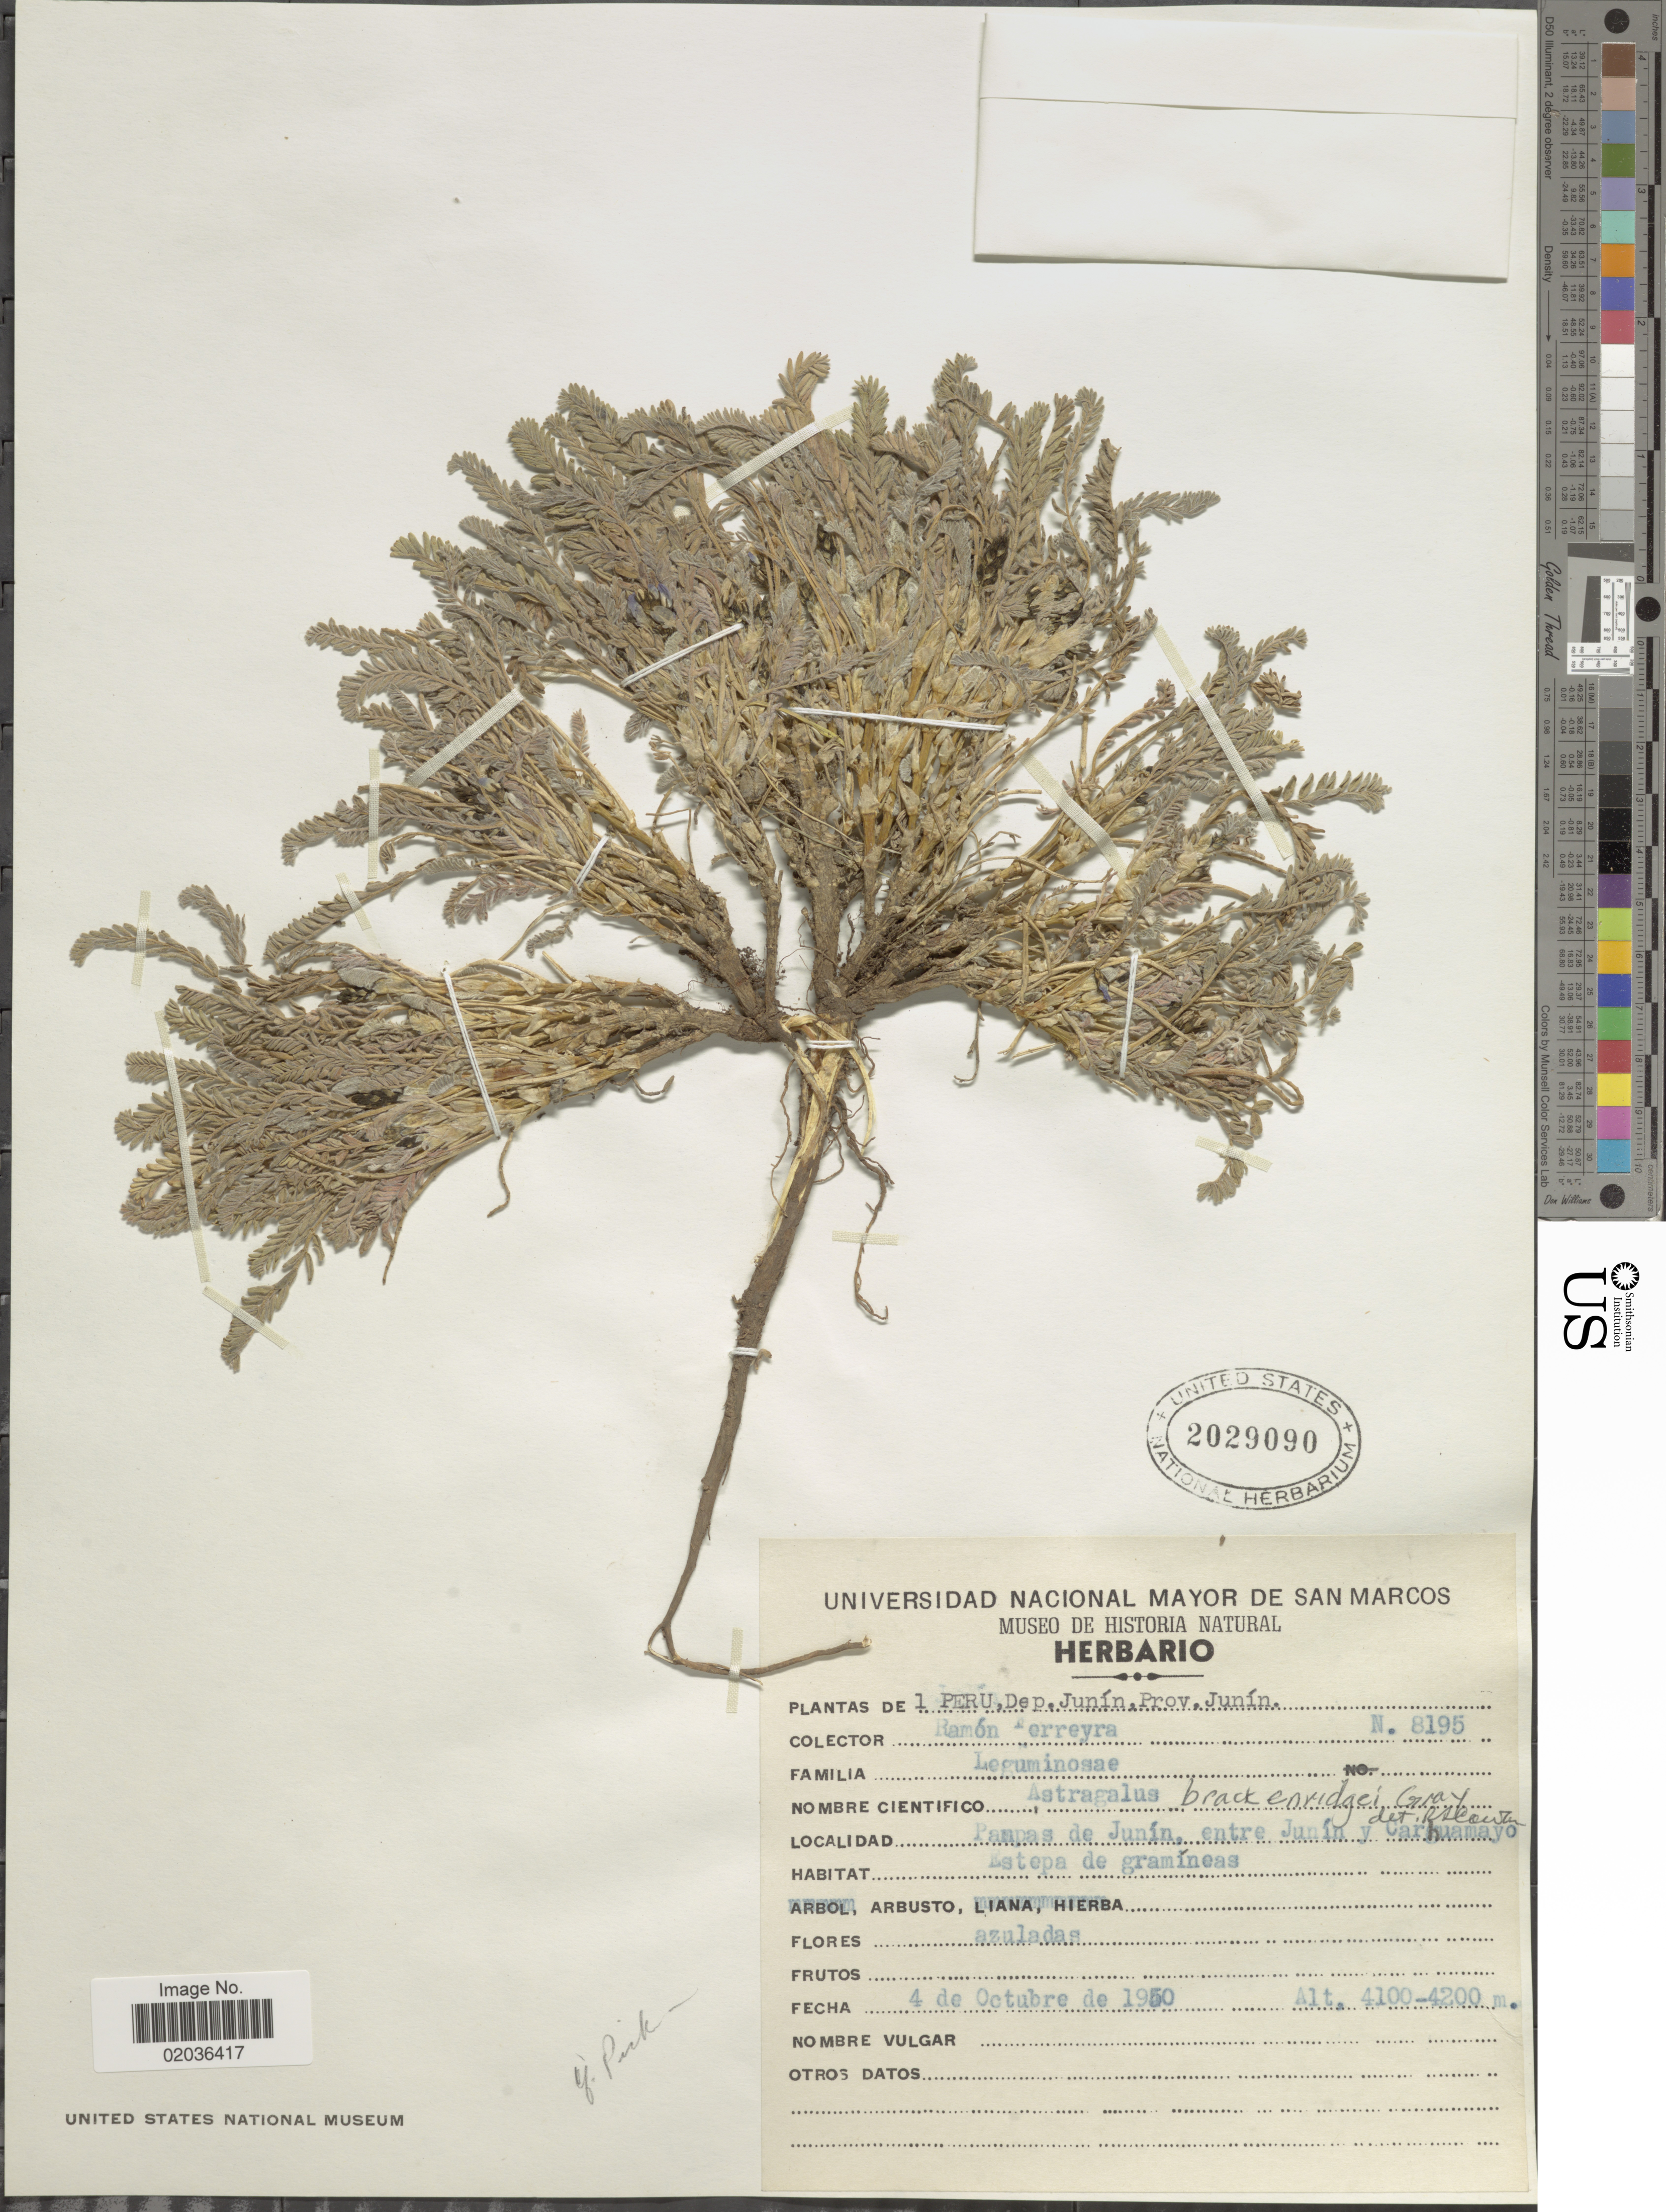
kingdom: Plantae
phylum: Tracheophyta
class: Magnoliopsida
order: Fabales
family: Fabaceae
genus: Astragalus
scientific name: Astragalus brackenridgei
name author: A. Gray in Wilkes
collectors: R. A. Ferreyra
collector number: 8195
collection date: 1950-10-04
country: Peru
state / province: Junín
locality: Pampas de Junín, entre Junín y Carhuamayo, Prov. Junín, Dep. Junín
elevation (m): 4100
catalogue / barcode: US 2029090